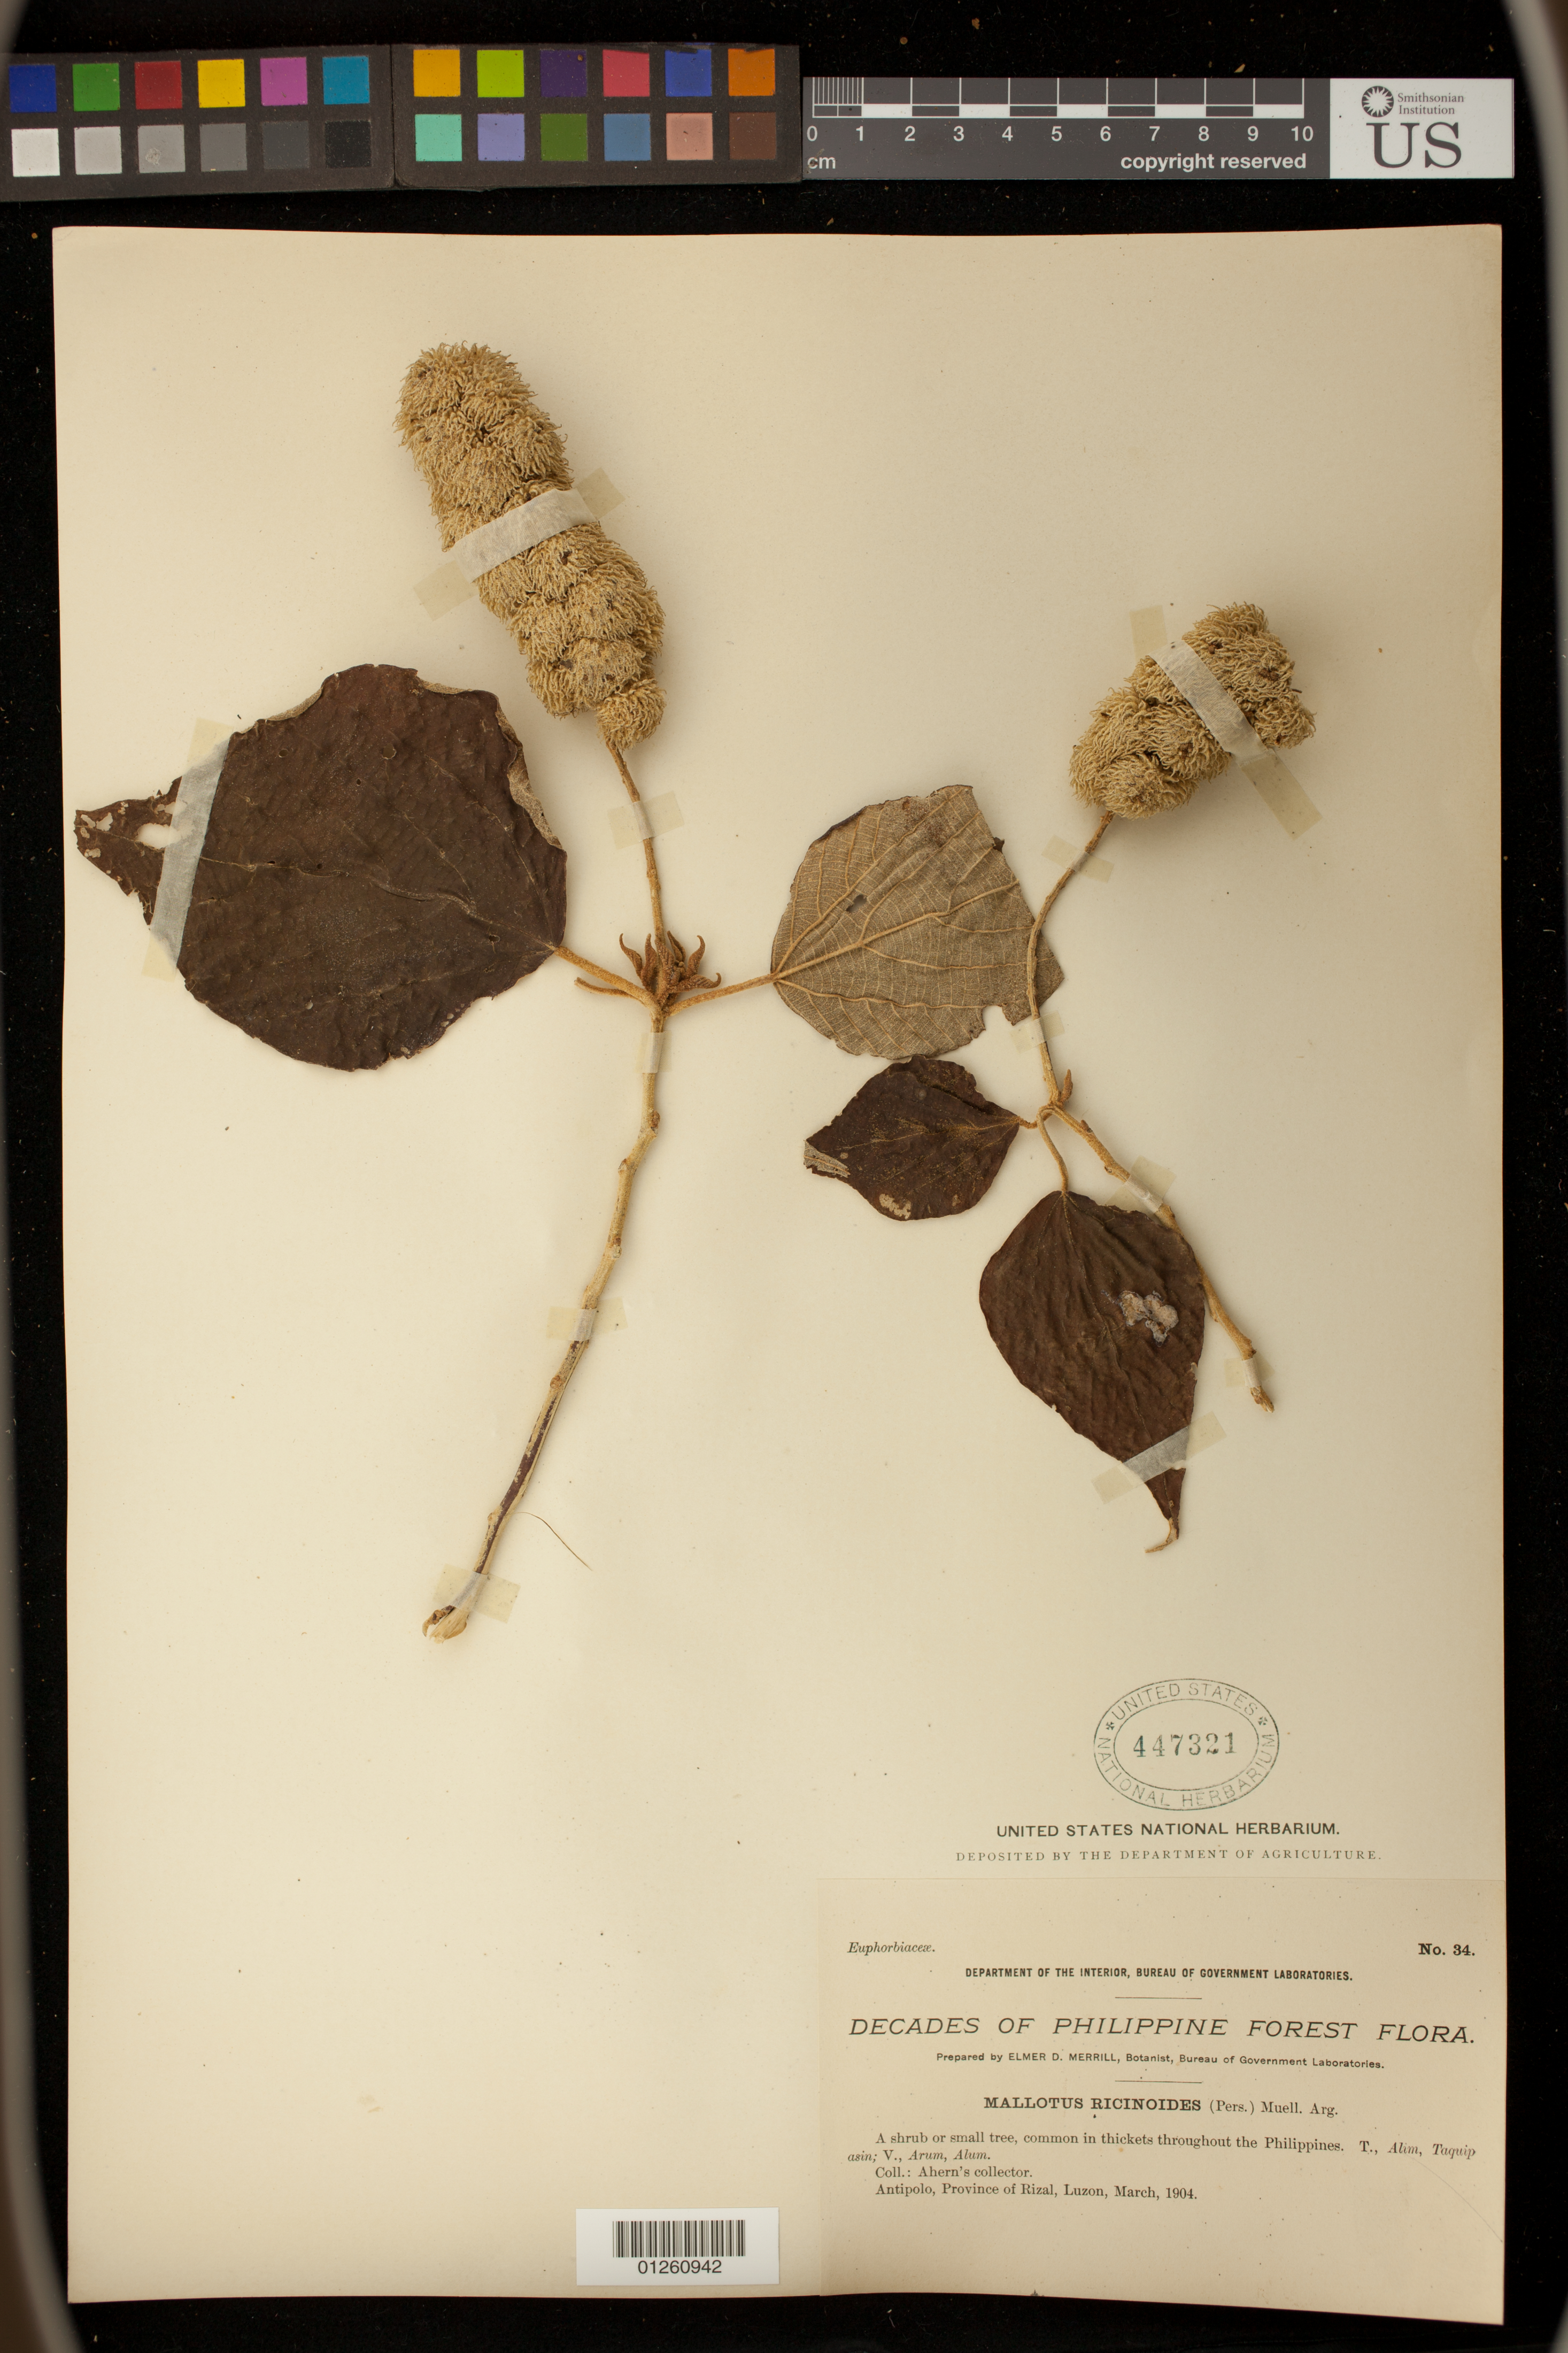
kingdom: Plantae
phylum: Tracheophyta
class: Magnoliopsida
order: Malpighiales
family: Euphorbiaceae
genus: Mallotus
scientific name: Mallotus ricinoides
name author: (Pers.) Müll. Arg.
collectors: Ahern's collector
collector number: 34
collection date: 1904-03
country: Philippines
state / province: Calabarzon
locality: Antipolo, Province of Rizal, Luzon.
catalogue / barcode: US 447321